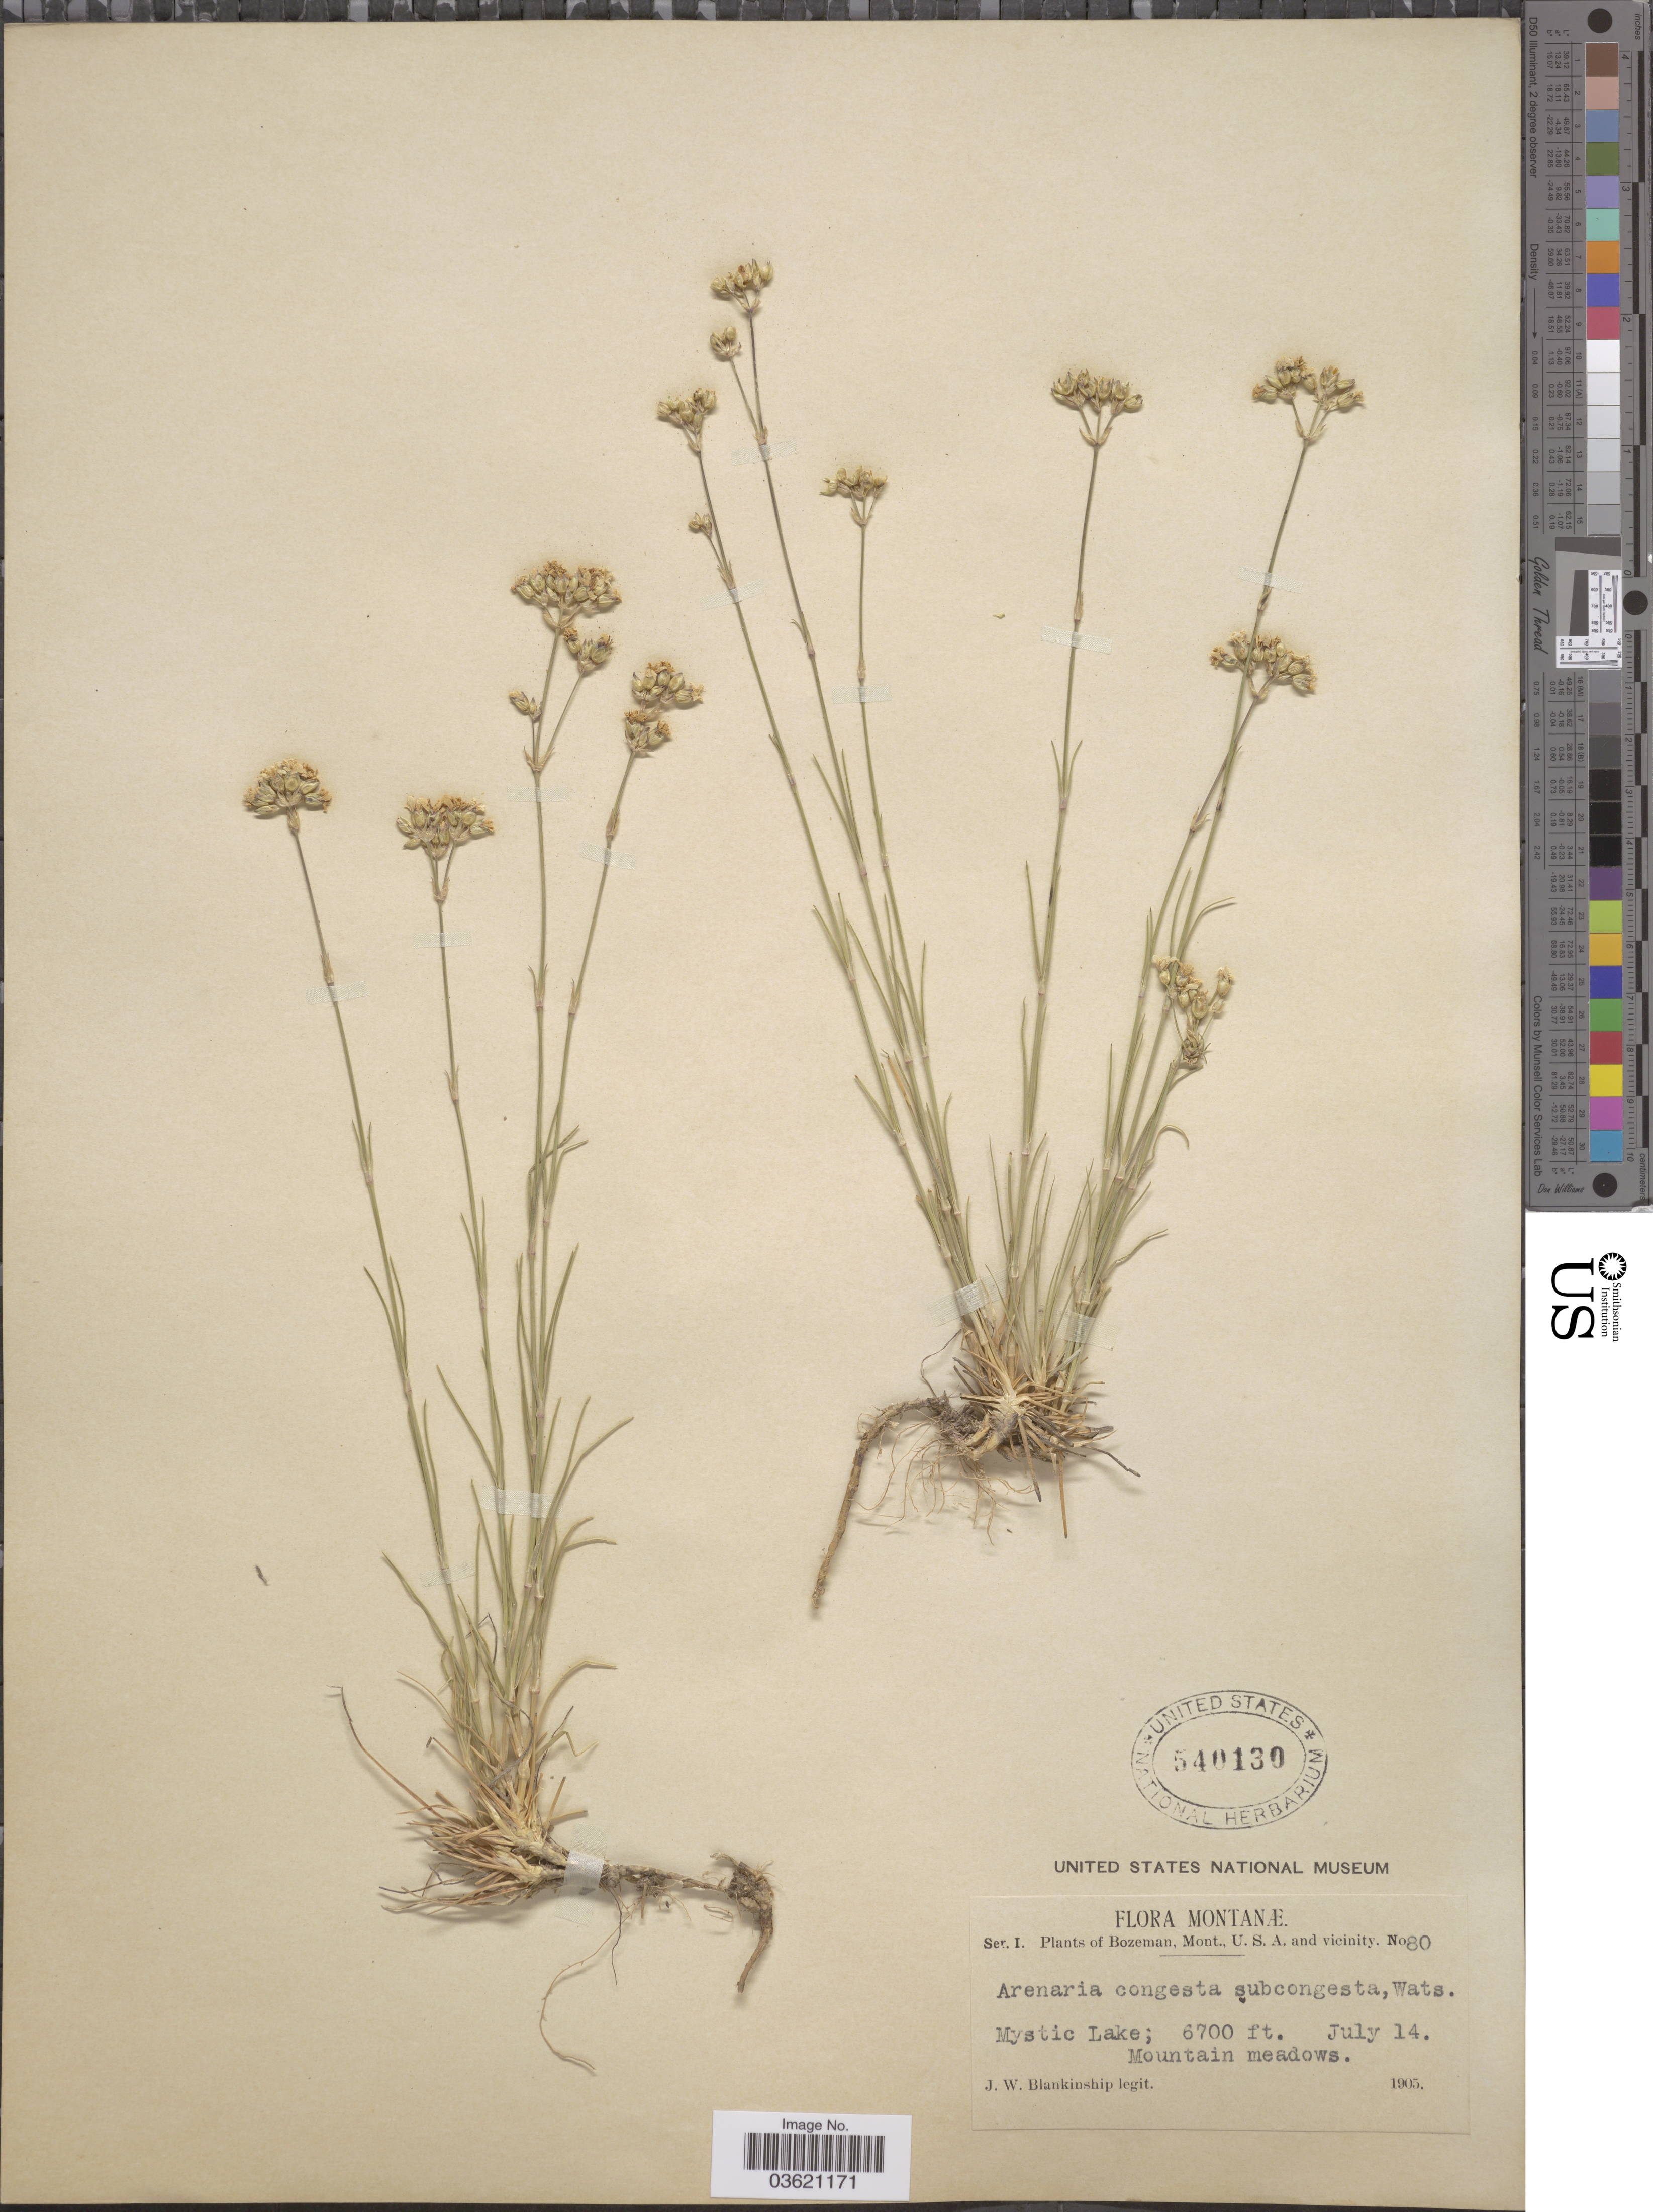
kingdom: Plantae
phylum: Tracheophyta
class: Magnoliopsida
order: Caryophyllales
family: Caryophyllaceae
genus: Eremogone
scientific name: Eremogone congesta var. lithophila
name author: (Rydb.) Dorn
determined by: Strong, Mark T., (BOT), Smithsonian Institution - National Museum of Natural History (UNITED STATES)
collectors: J. W. Blankinship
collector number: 80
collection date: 1905-07-14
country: United States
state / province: Montana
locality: Mont., U.S.A. and vicinity. Mystic Lake. Mountain meadows.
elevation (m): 2042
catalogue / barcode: US 540130